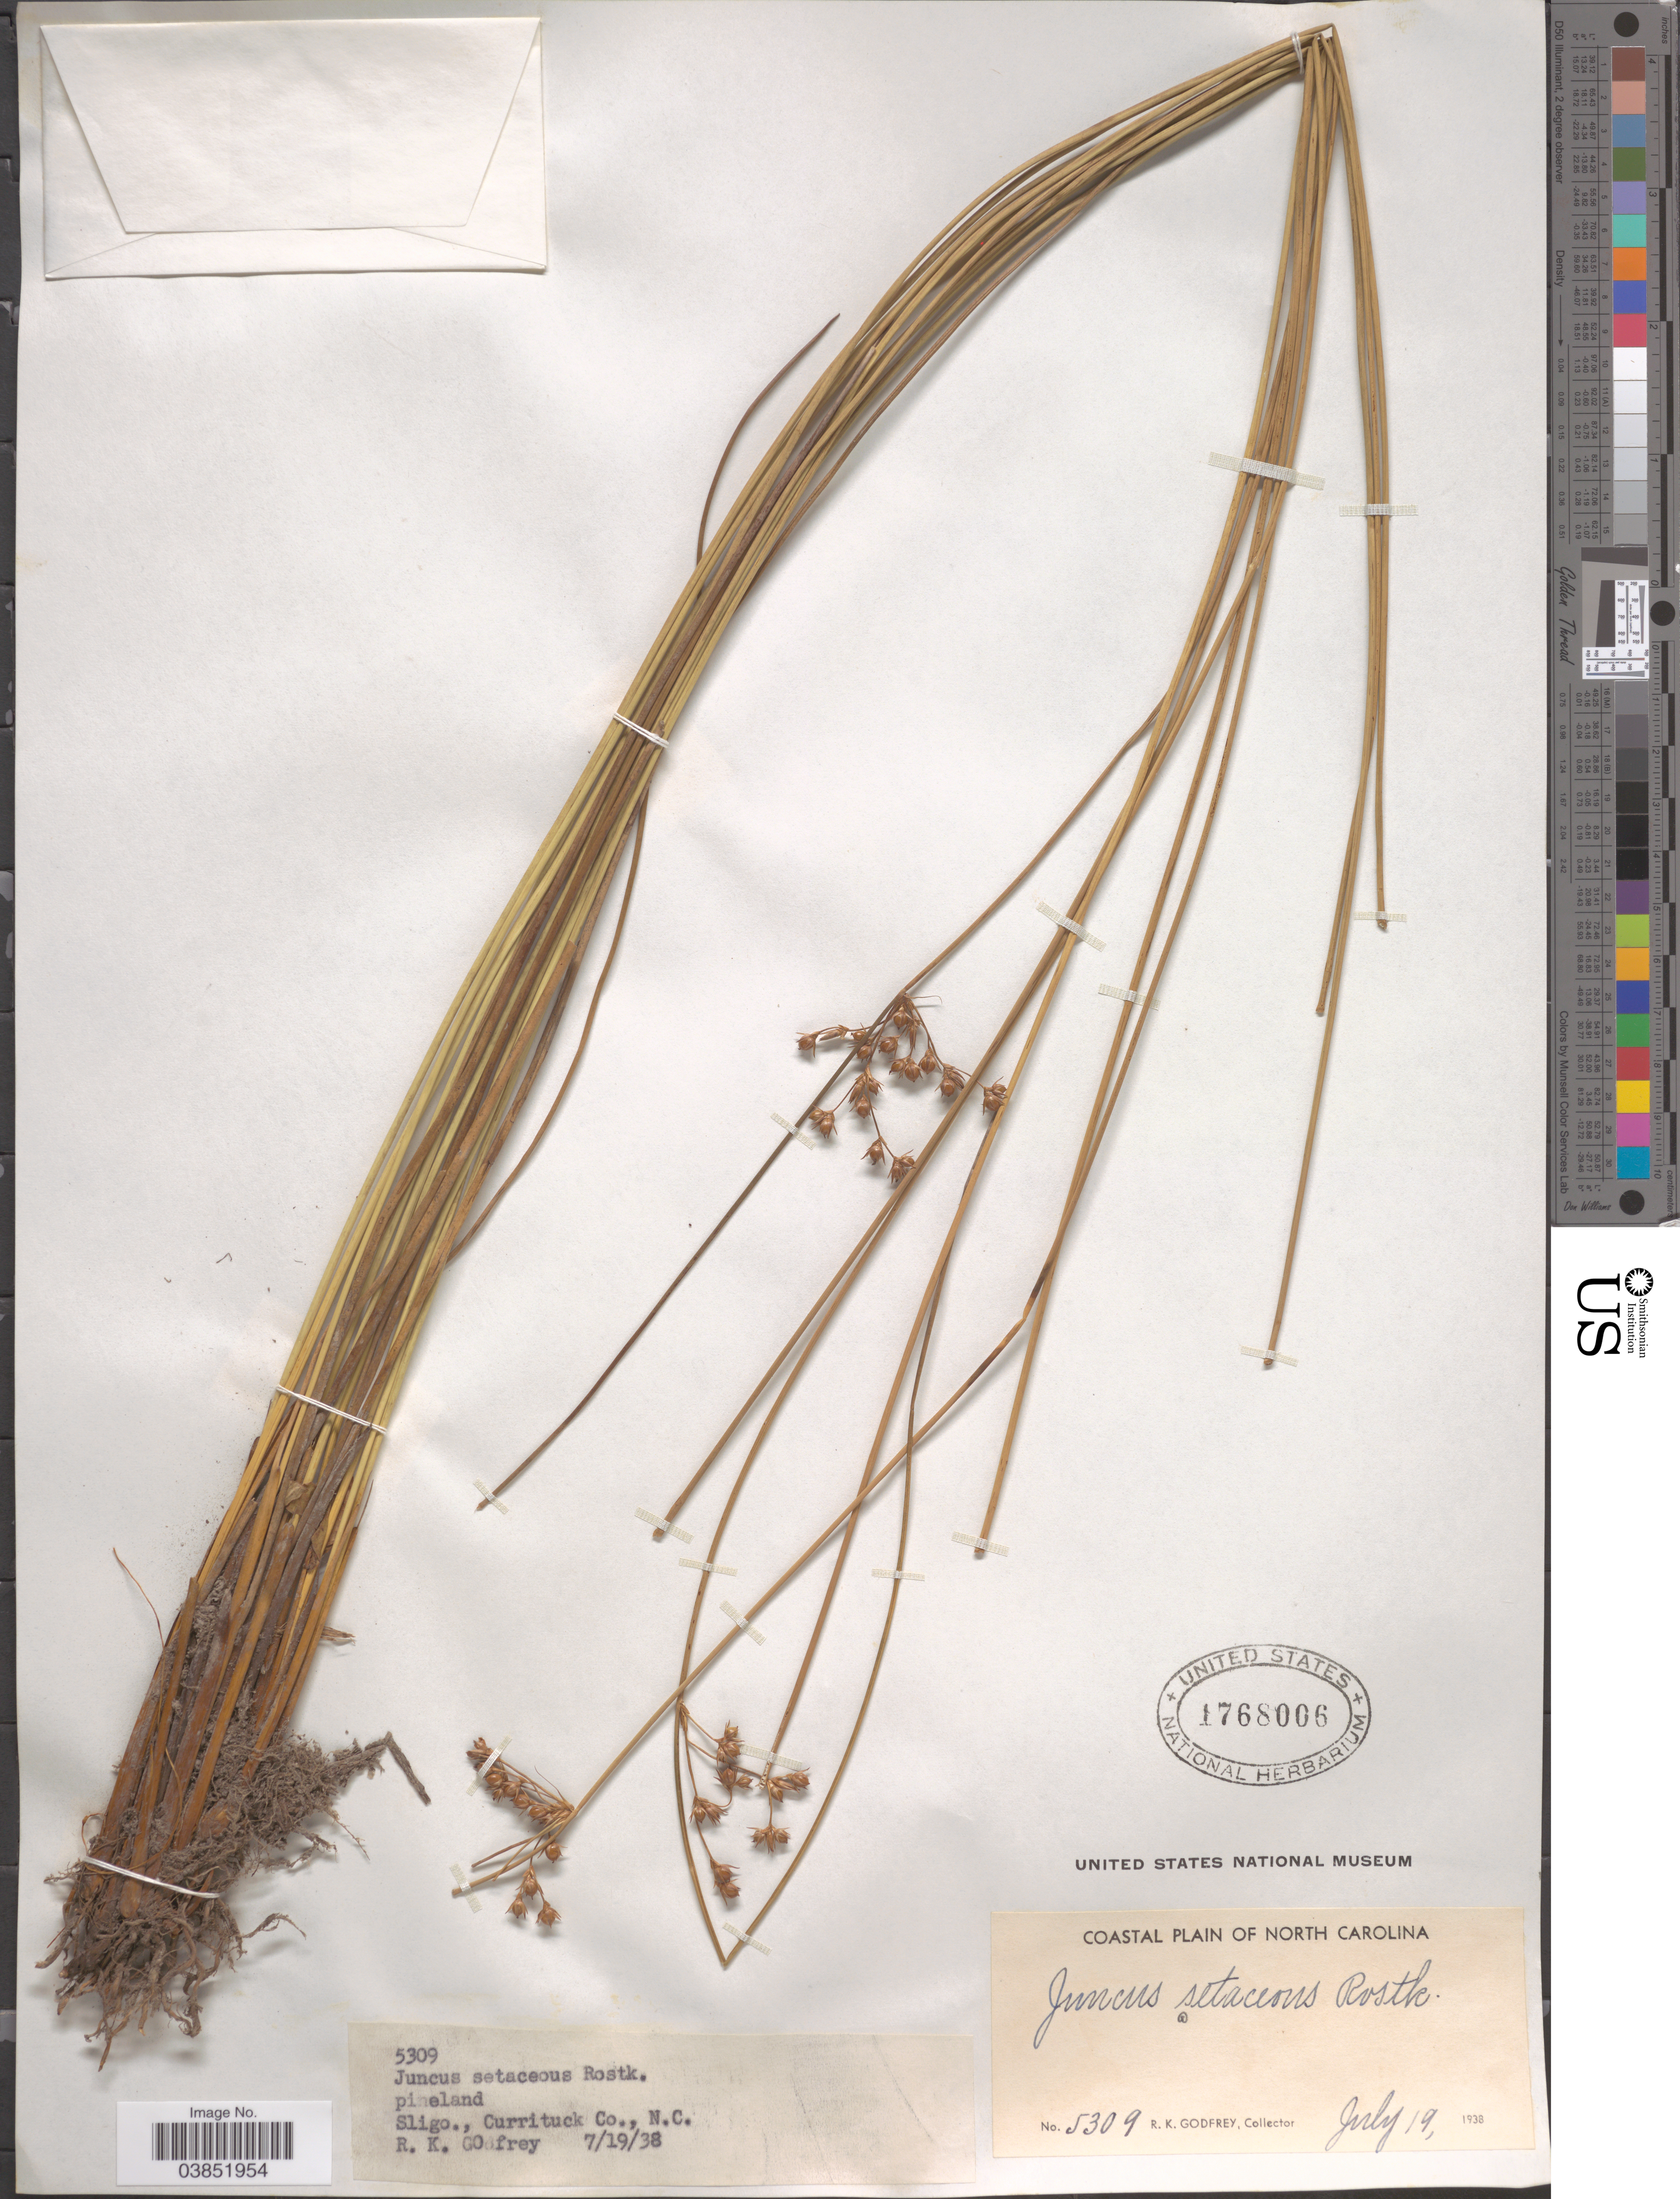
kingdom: Plantae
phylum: Tracheophyta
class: Liliopsida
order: Poales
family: Juncaceae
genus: Juncus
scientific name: Juncus coriaceus Mack.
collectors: R. K. Godfrey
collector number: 5309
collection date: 1938-07-19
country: United States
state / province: North Carolina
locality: Coastal Plain of North Carolina. Pineland. Sligo, Currituck Co.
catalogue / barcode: US 1768006